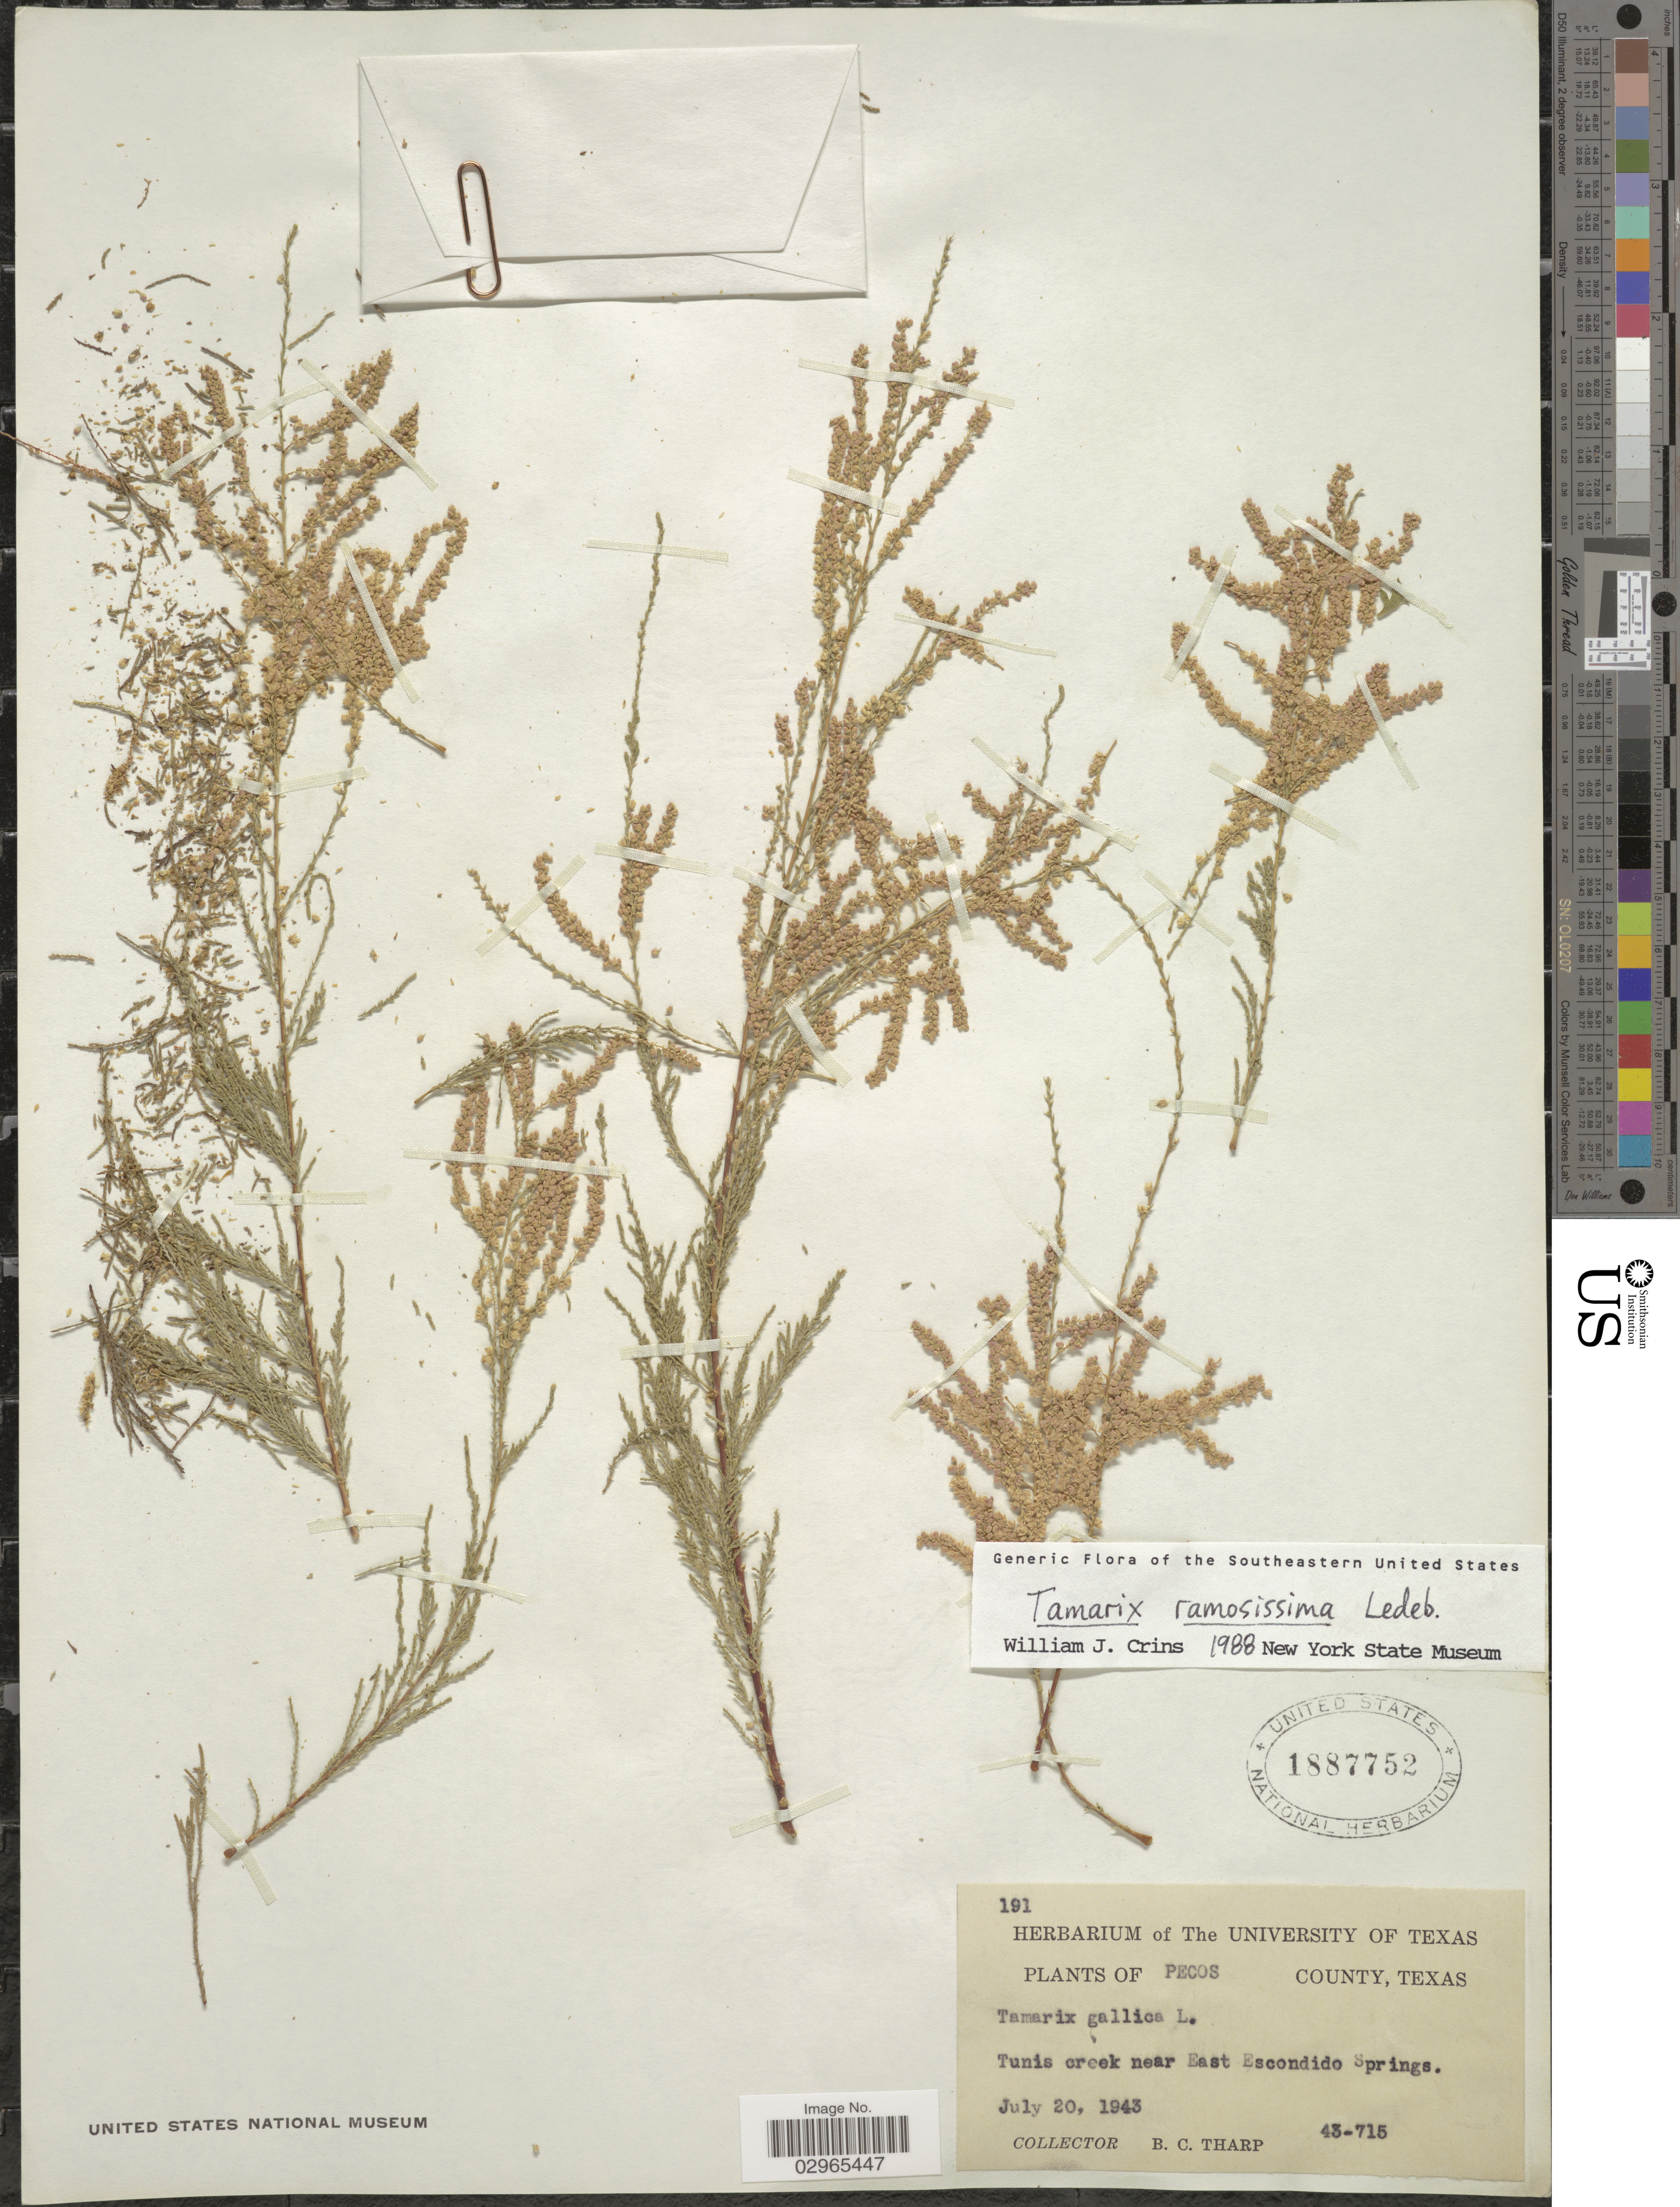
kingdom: Plantae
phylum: Tracheophyta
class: Magnoliopsida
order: Caryophyllales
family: Tamaricaceae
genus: Tamarix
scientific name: Tamarix ramosissima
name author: Ledeb.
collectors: B. C. Tharp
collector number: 43-715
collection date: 1943-07-20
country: United States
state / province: Texas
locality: Pecos County. Tunis creek near East Escondido Springs.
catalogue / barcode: US 1887752